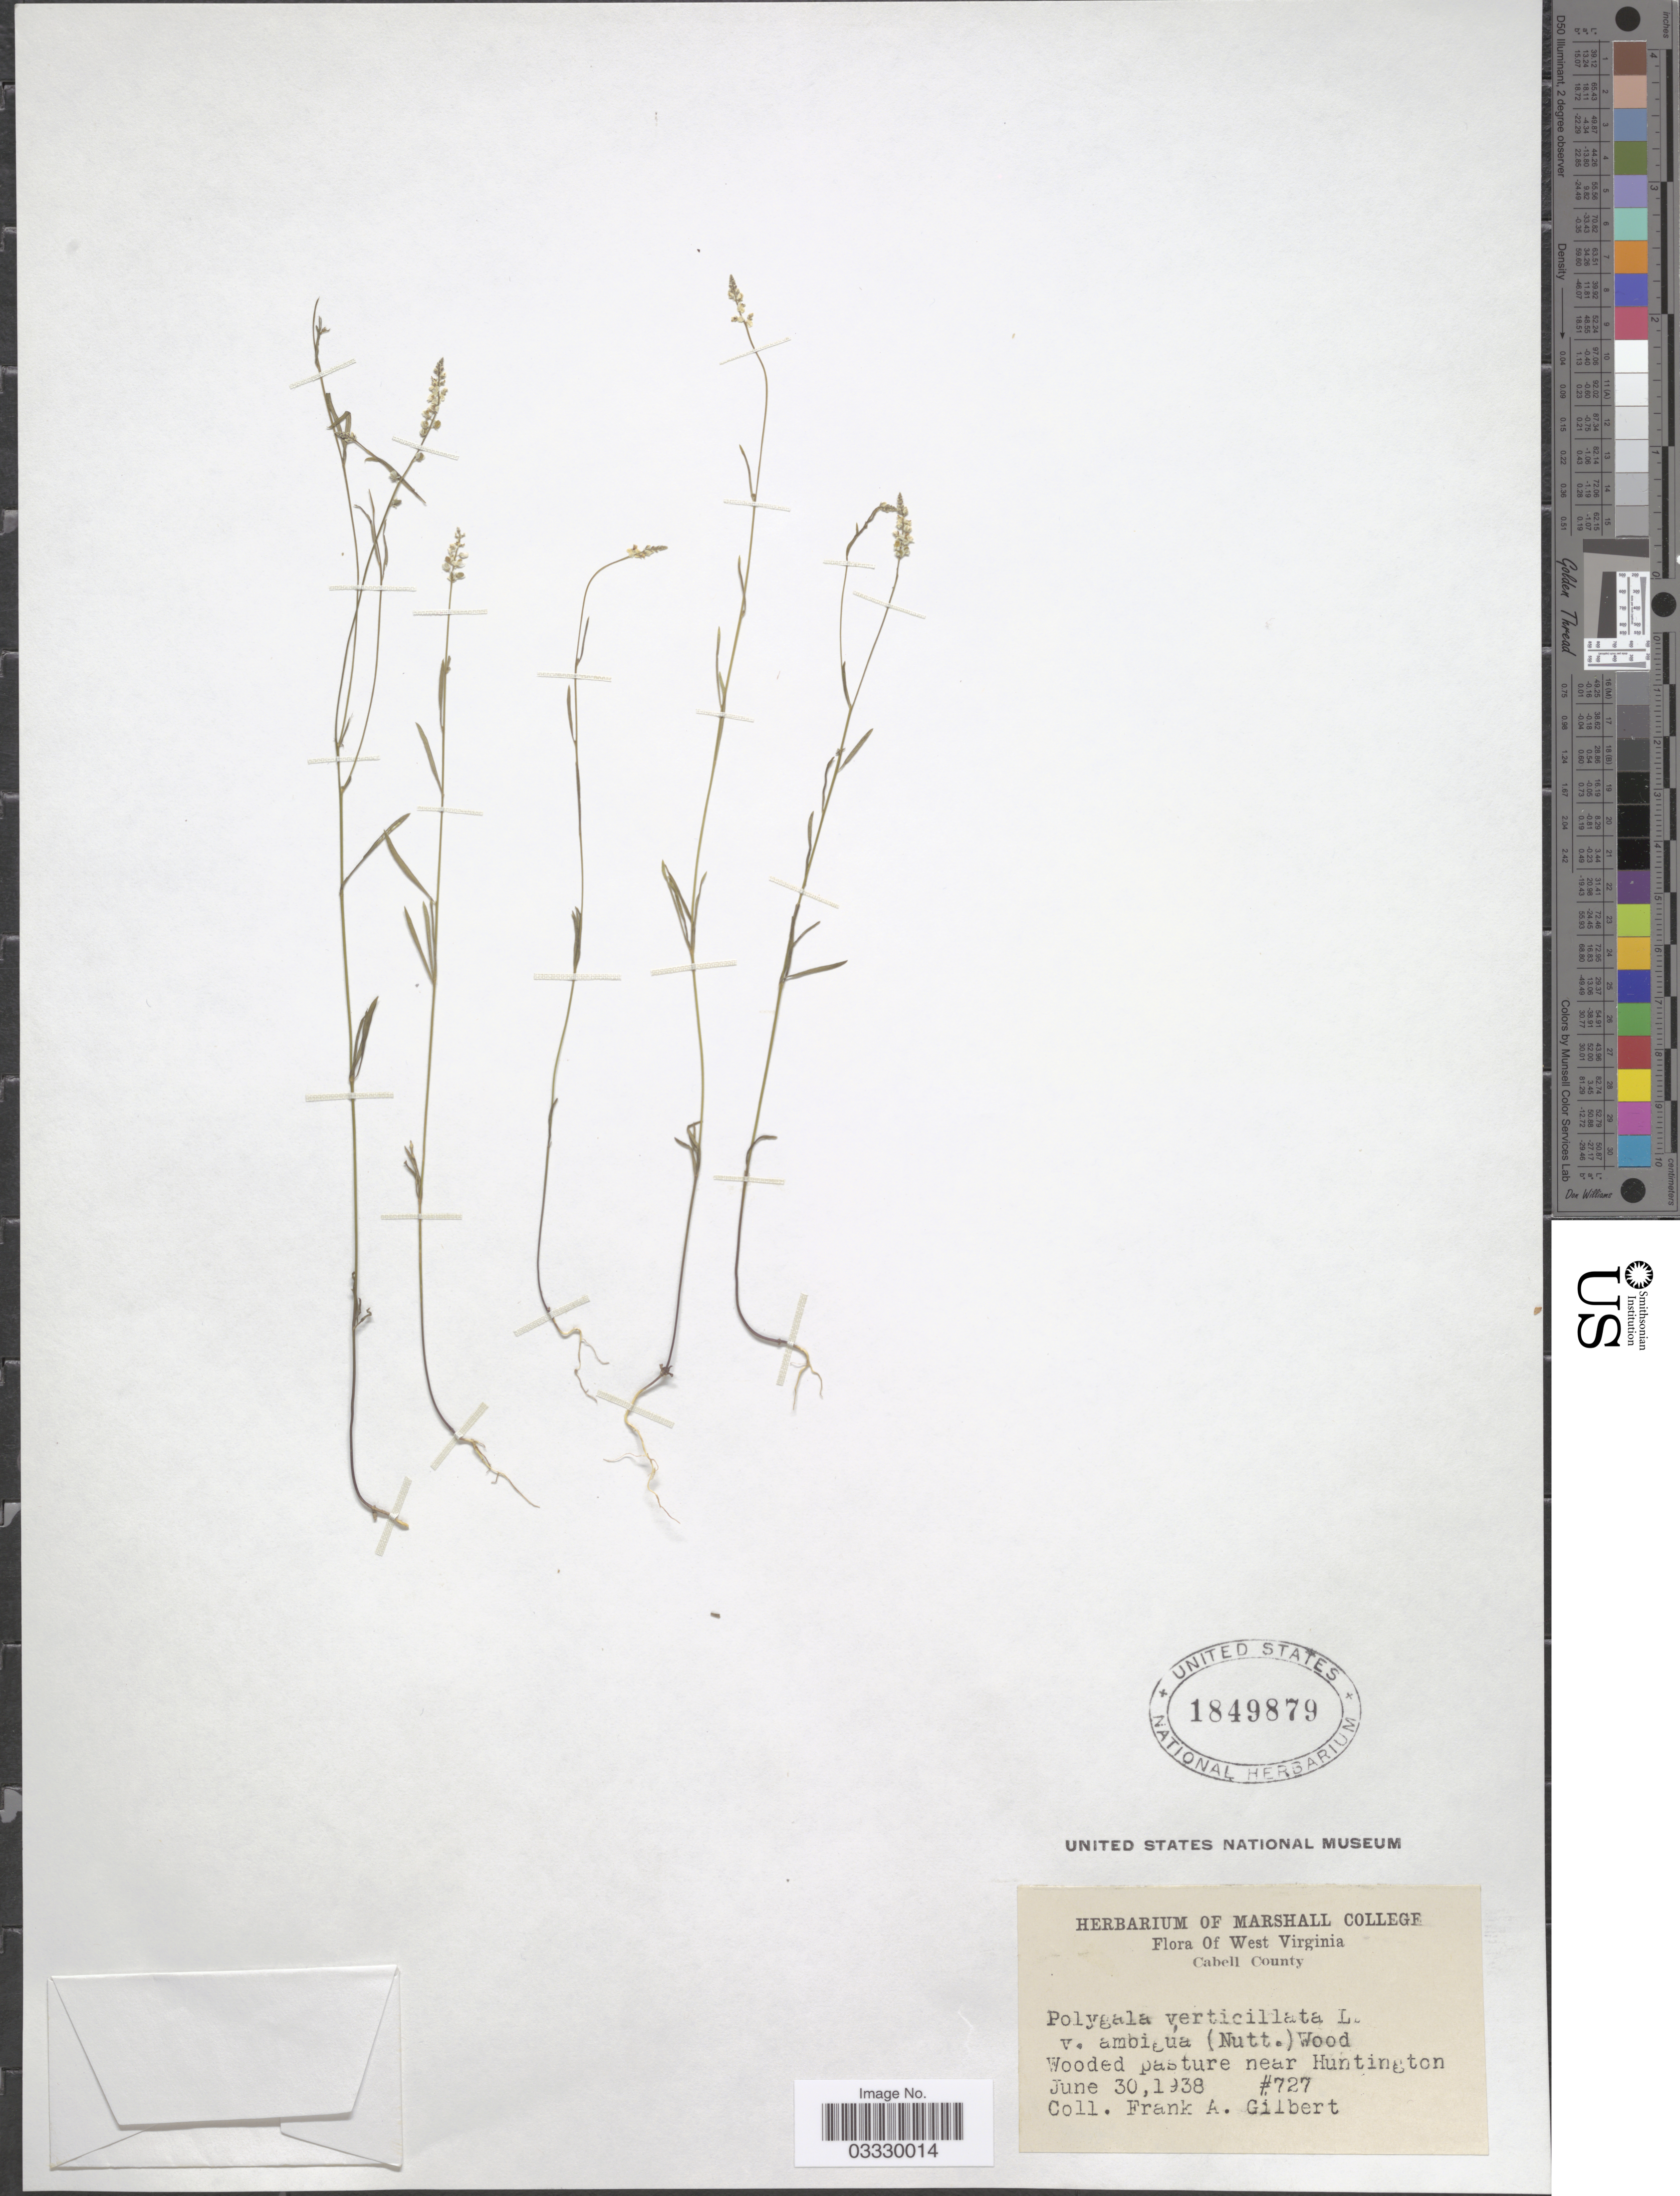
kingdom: Plantae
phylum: Tracheophyta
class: Magnoliopsida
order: Fabales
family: Polygalaceae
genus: Polygala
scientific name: Polygala ambigua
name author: Nutt.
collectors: F. A. Gilbert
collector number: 727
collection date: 1938-06-30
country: United States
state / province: West Virginia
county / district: Cabell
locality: Cabell County. Wooded pasture near Huntington.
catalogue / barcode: US 1849879